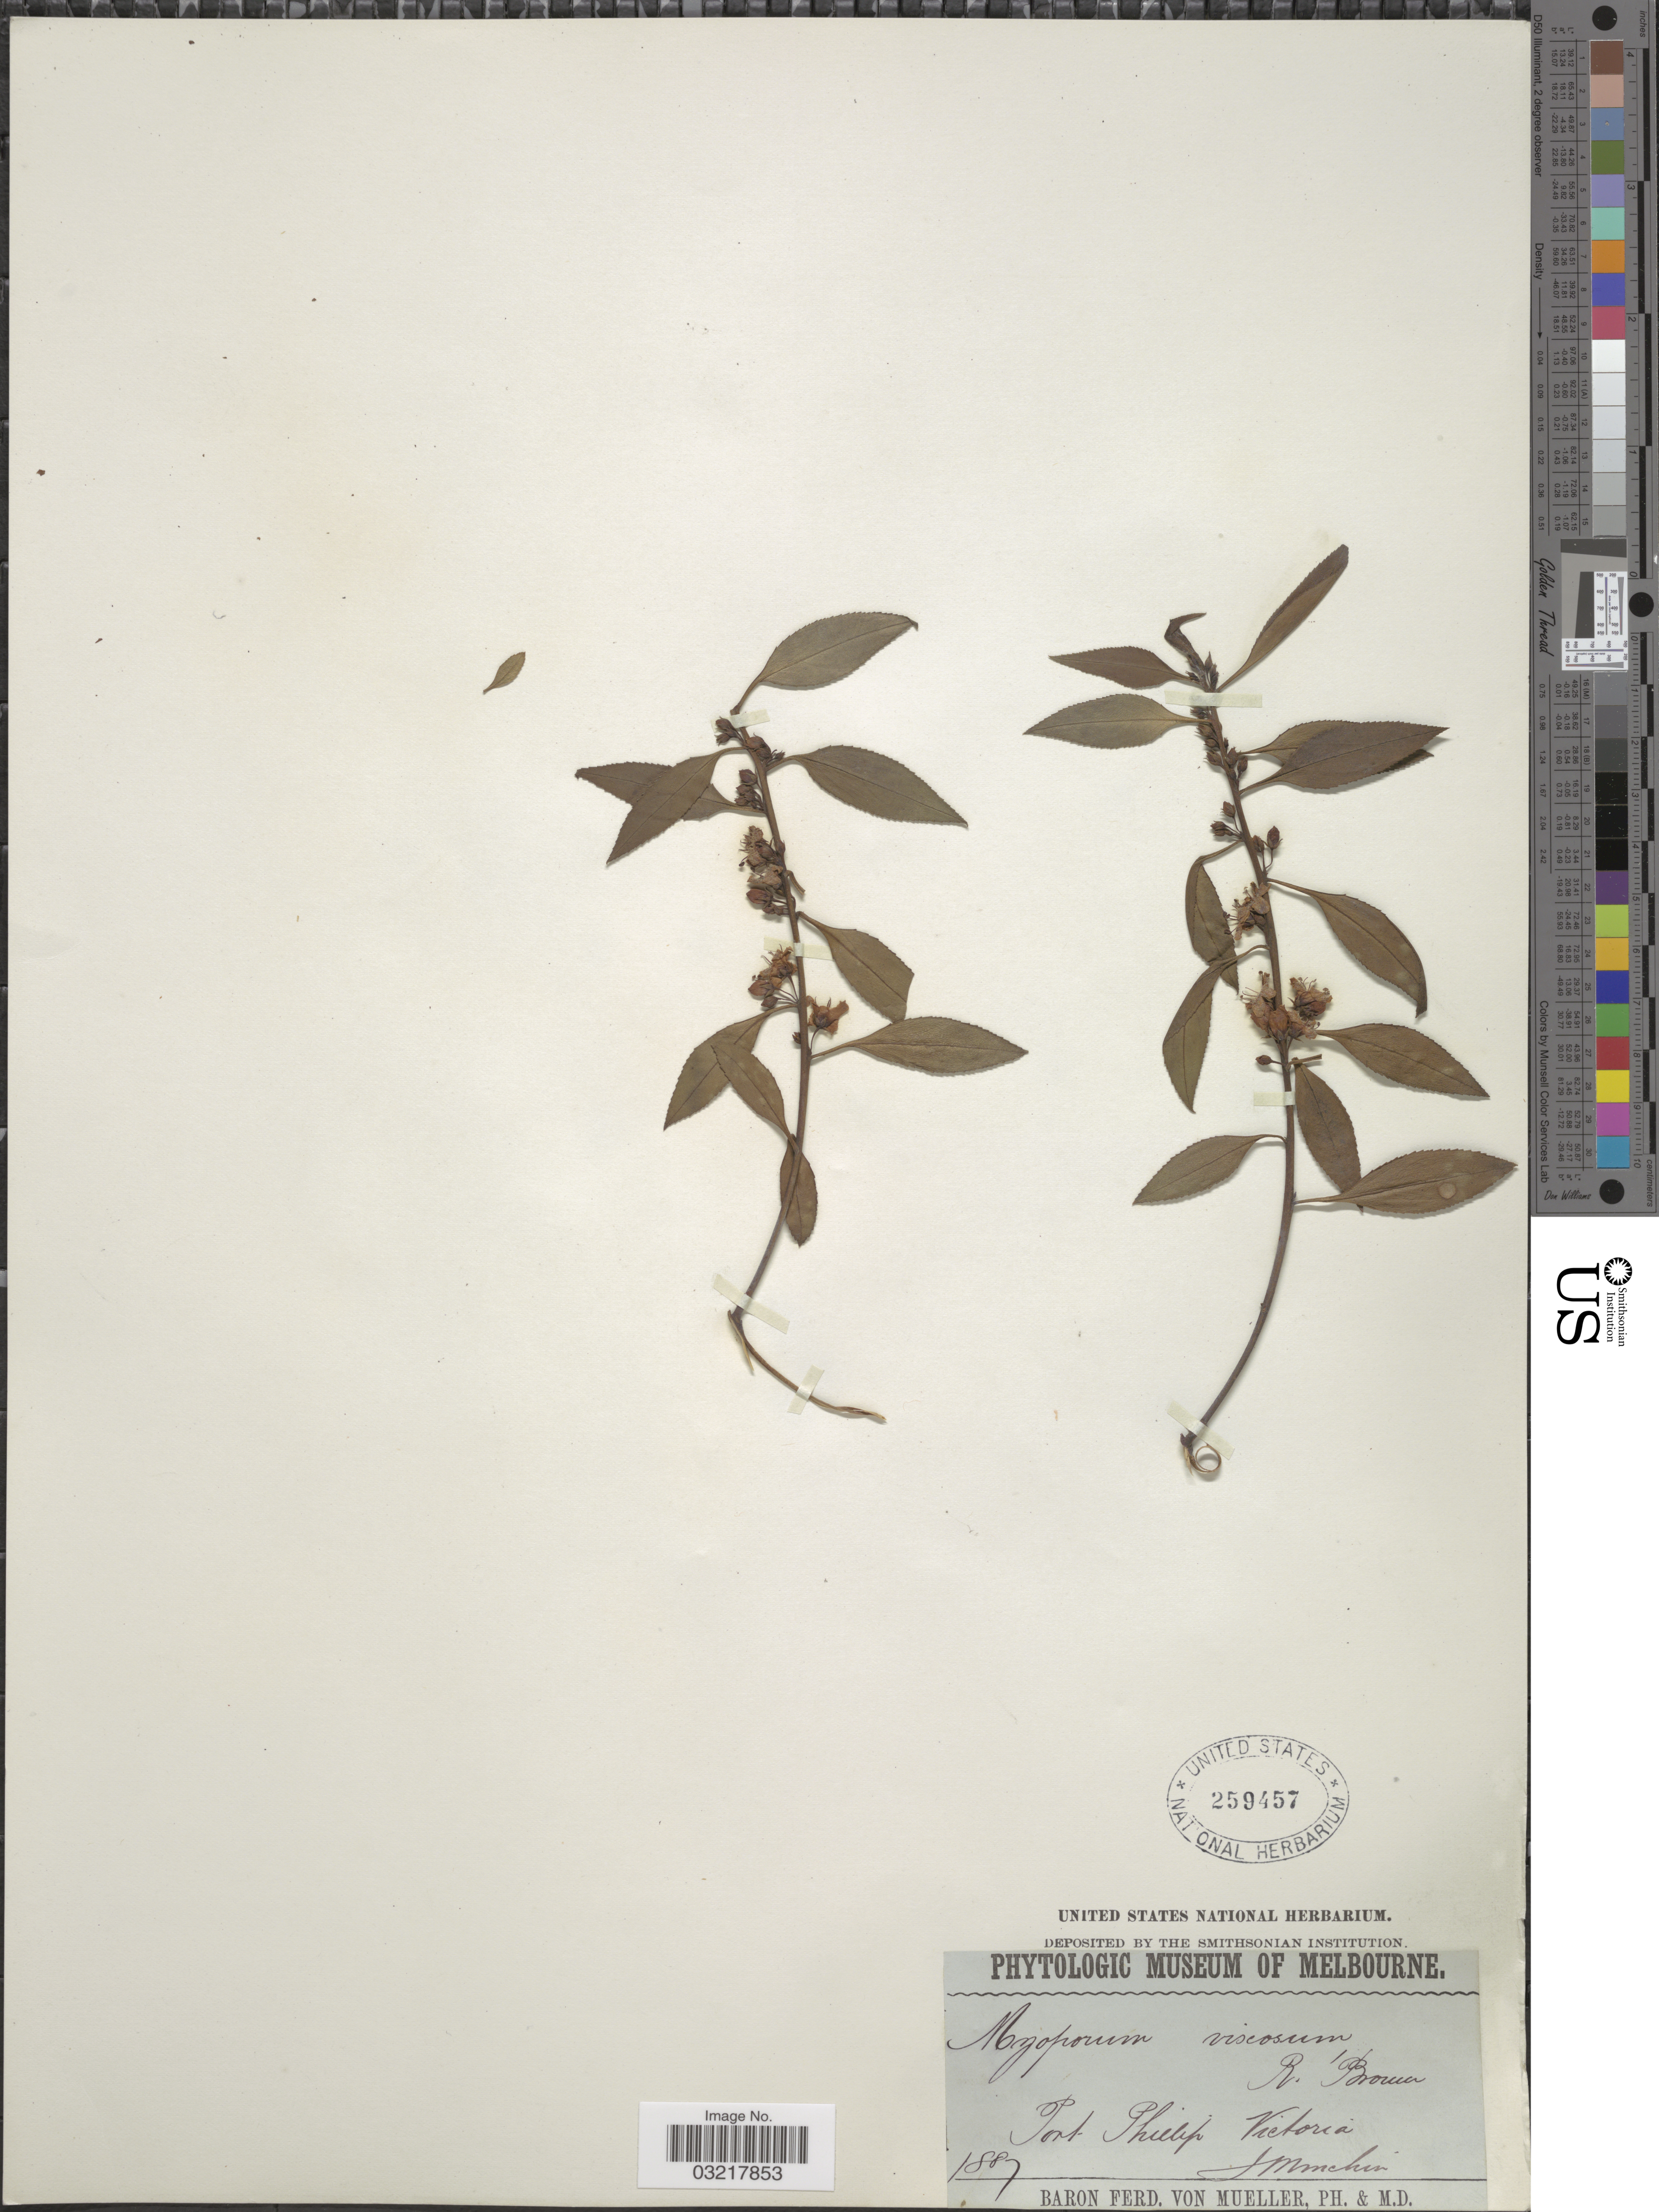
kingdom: Plantae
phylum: Tracheophyta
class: Magnoliopsida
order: Lamiales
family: Scrophulariaceae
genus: Myoporum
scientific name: Myoporum viscosum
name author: R. Br.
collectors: J. Minchin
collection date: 1887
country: Australia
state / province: Victoria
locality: Fort Phillip Victoria.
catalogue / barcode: US 259457